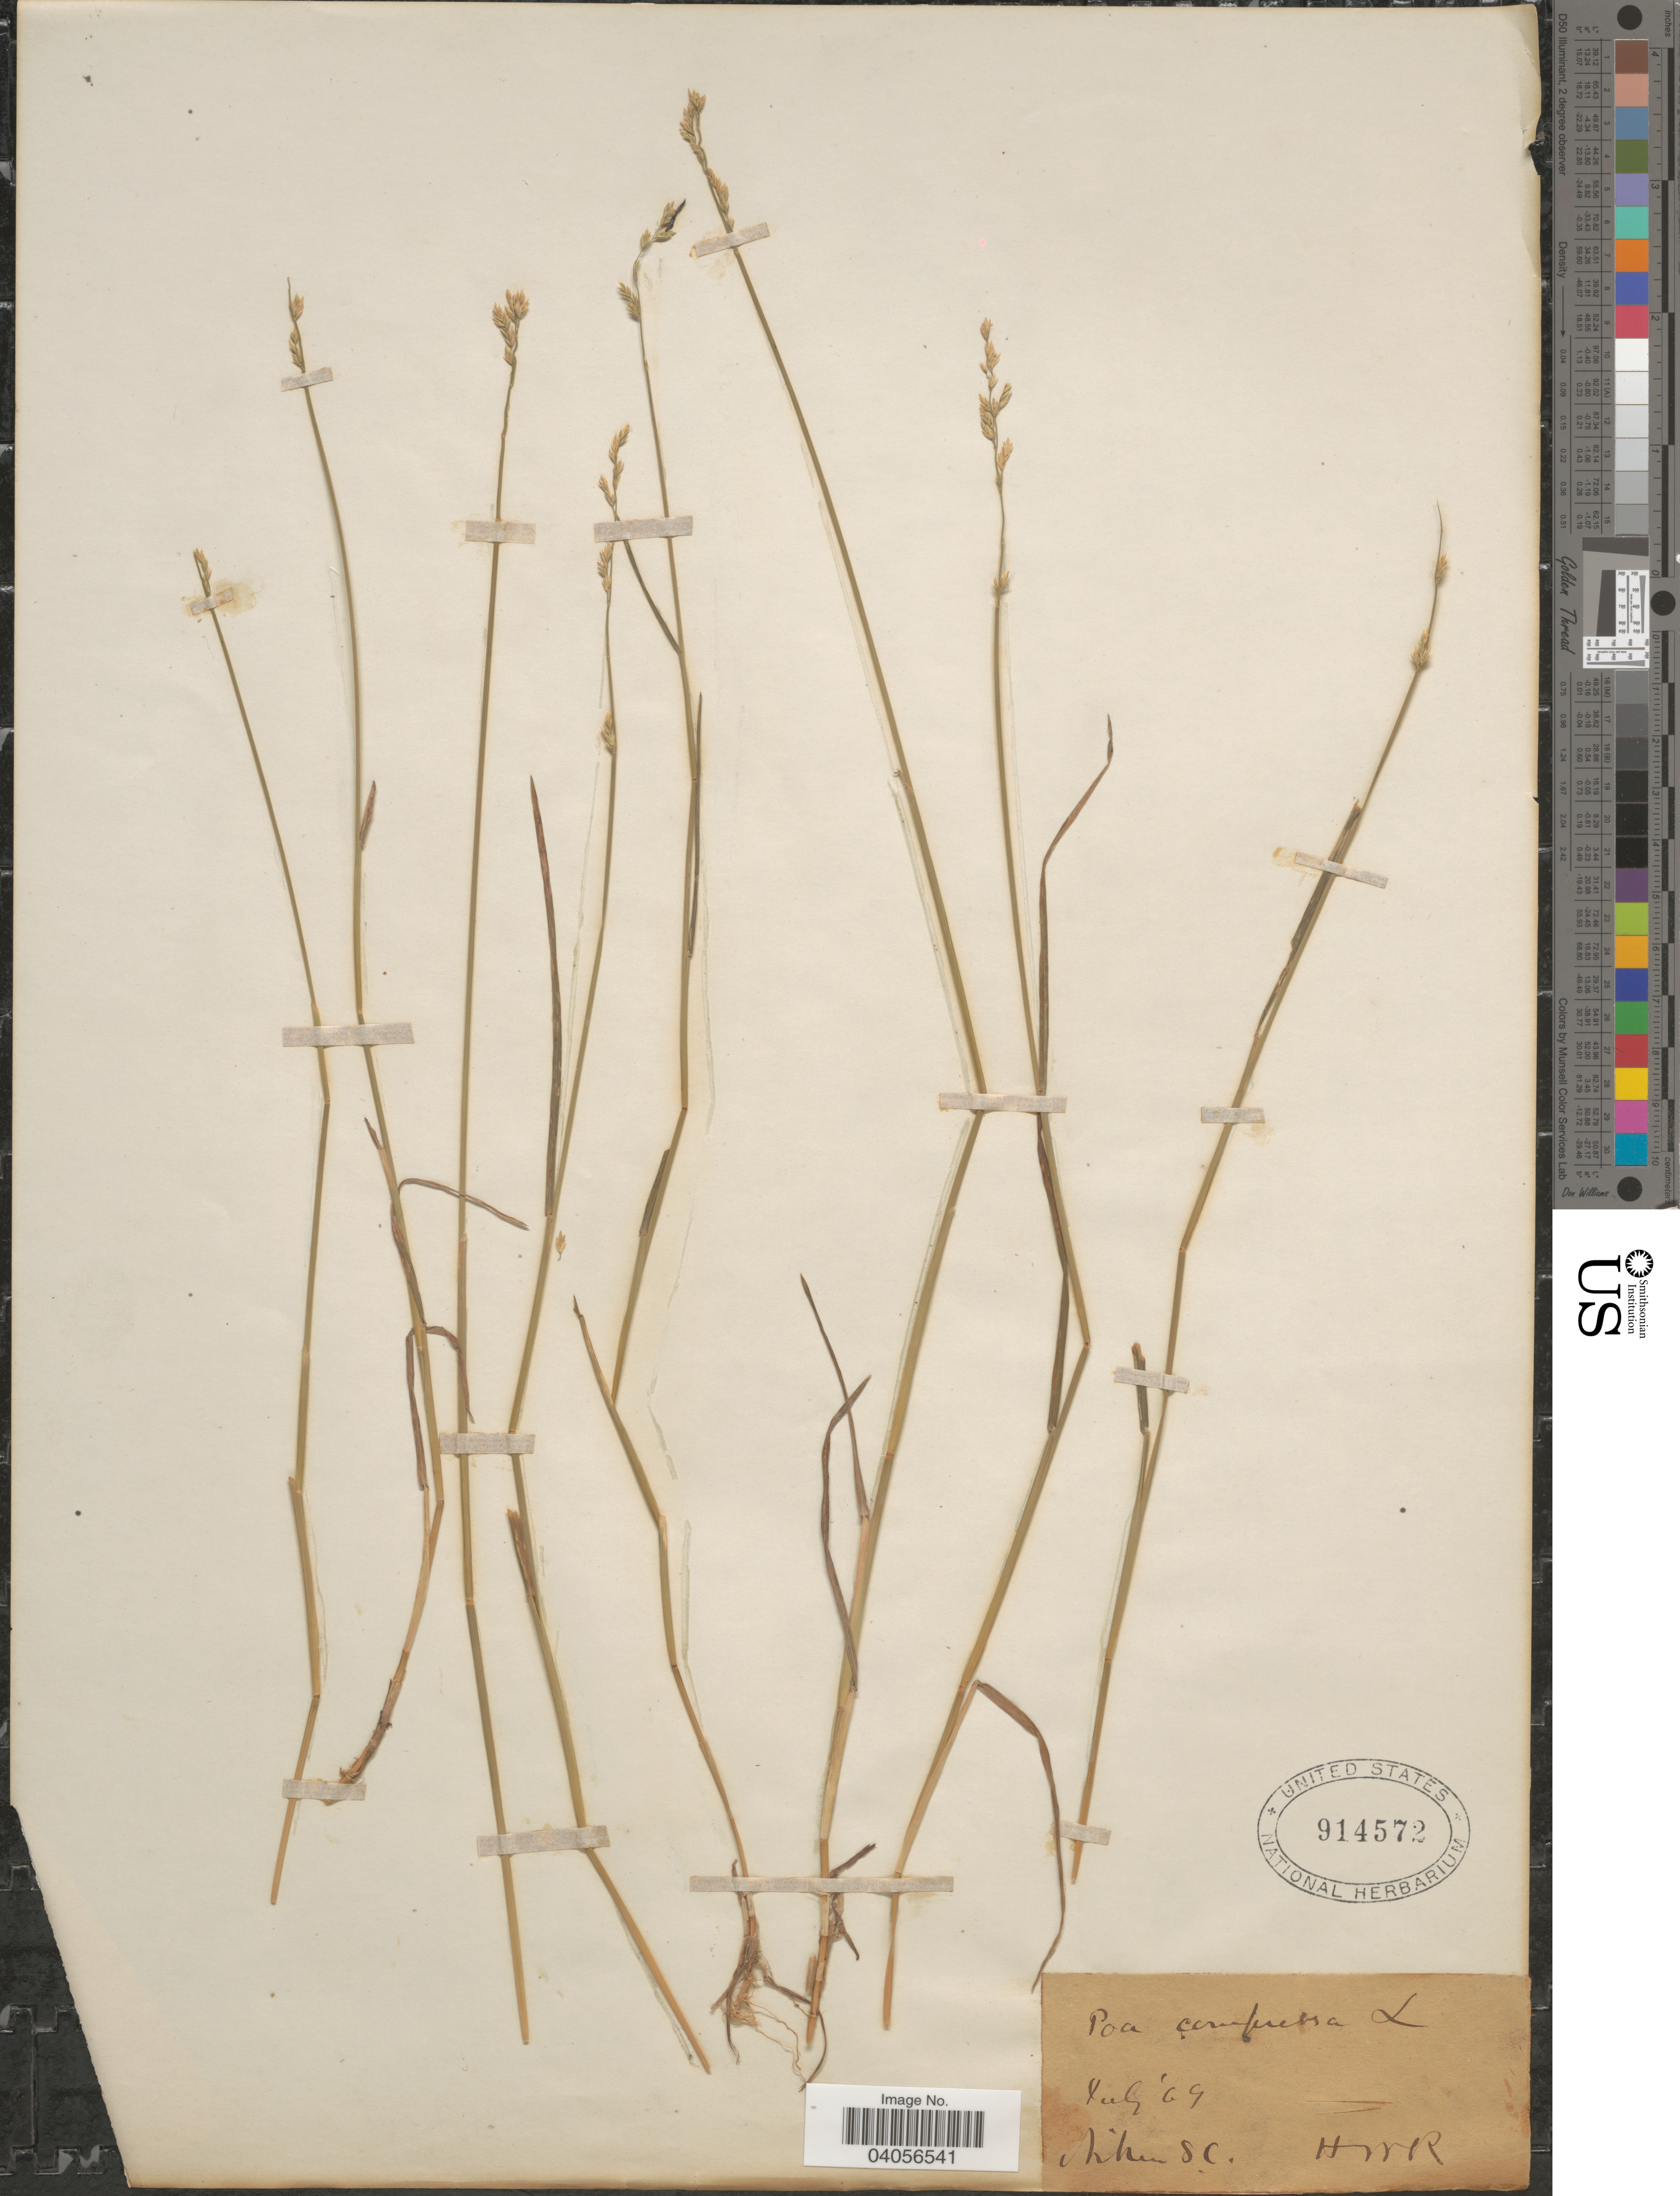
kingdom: Plantae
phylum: Tracheophyta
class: Liliopsida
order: Poales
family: Poaceae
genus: Poa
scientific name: Poa compressa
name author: L.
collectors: H. W. R.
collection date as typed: Transcribed d/m/y: /7/69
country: United States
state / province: South Carolina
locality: Aiken.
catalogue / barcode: US 914572